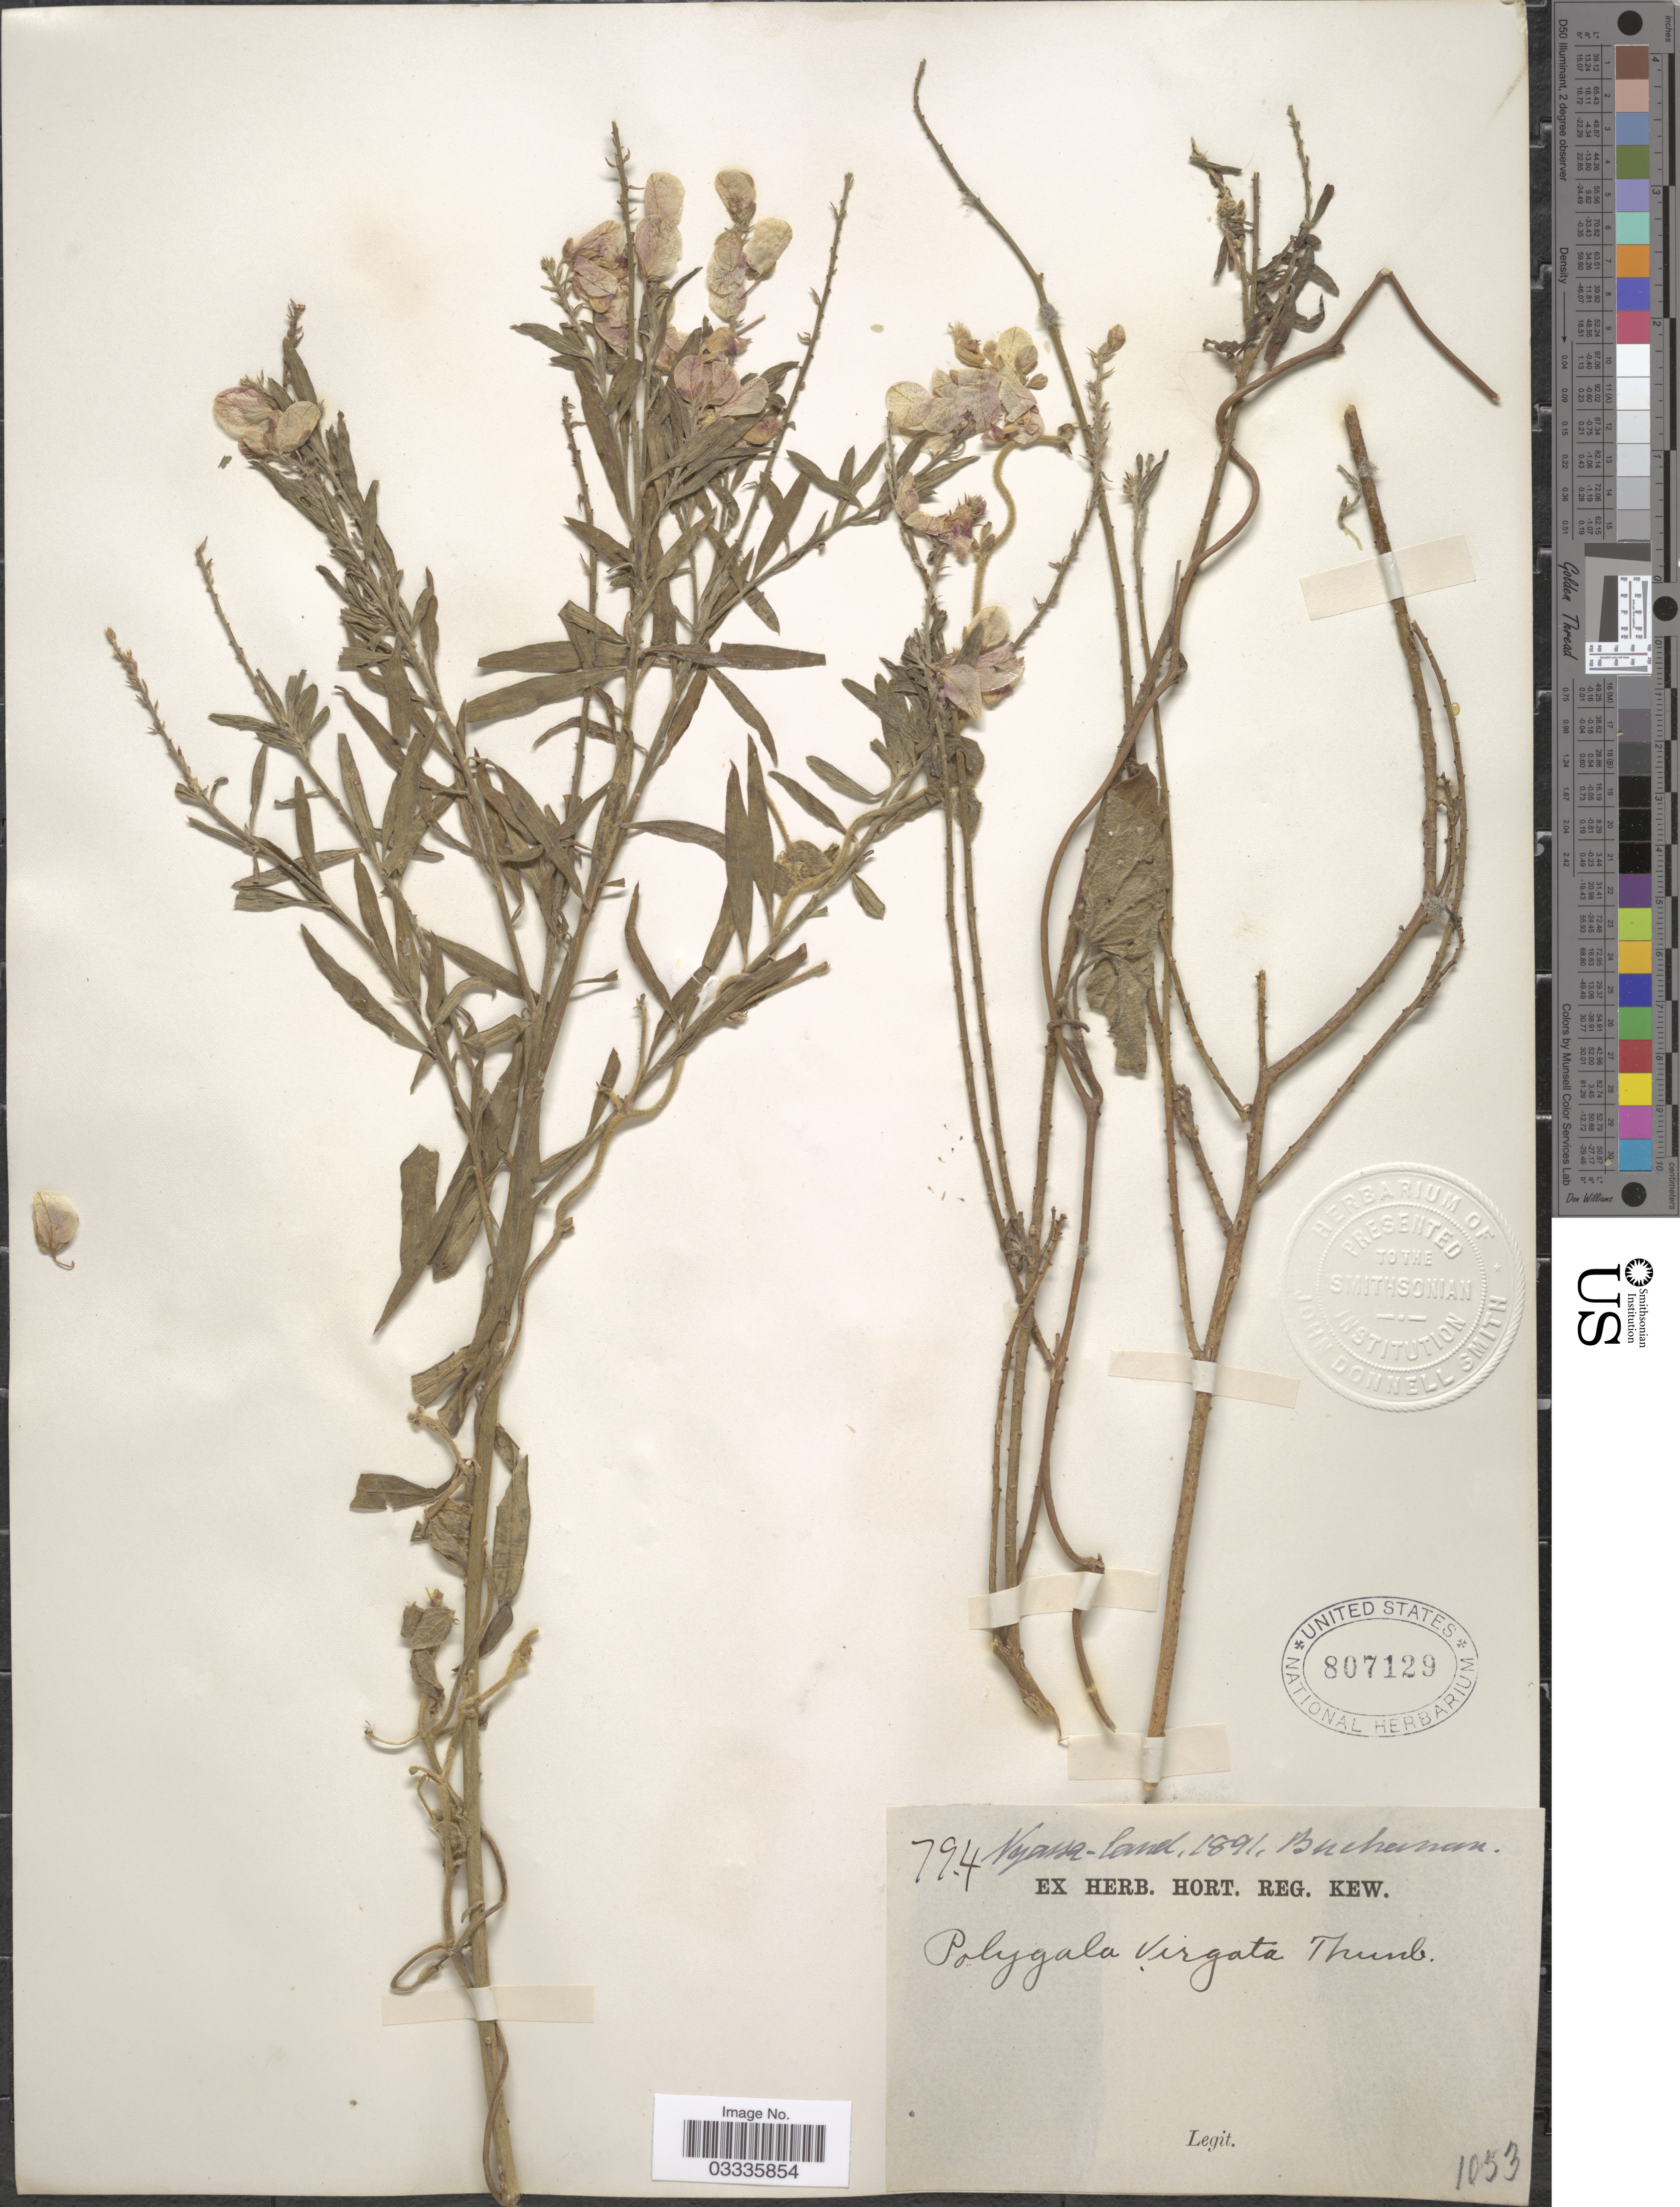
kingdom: Plantae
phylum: Tracheophyta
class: Magnoliopsida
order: Fabales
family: Polygalaceae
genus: Polygala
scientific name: Polygala virgata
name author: Thunb.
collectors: Buchanan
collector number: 794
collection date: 1891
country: Malawi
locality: Nyassa-land.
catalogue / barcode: US 807129